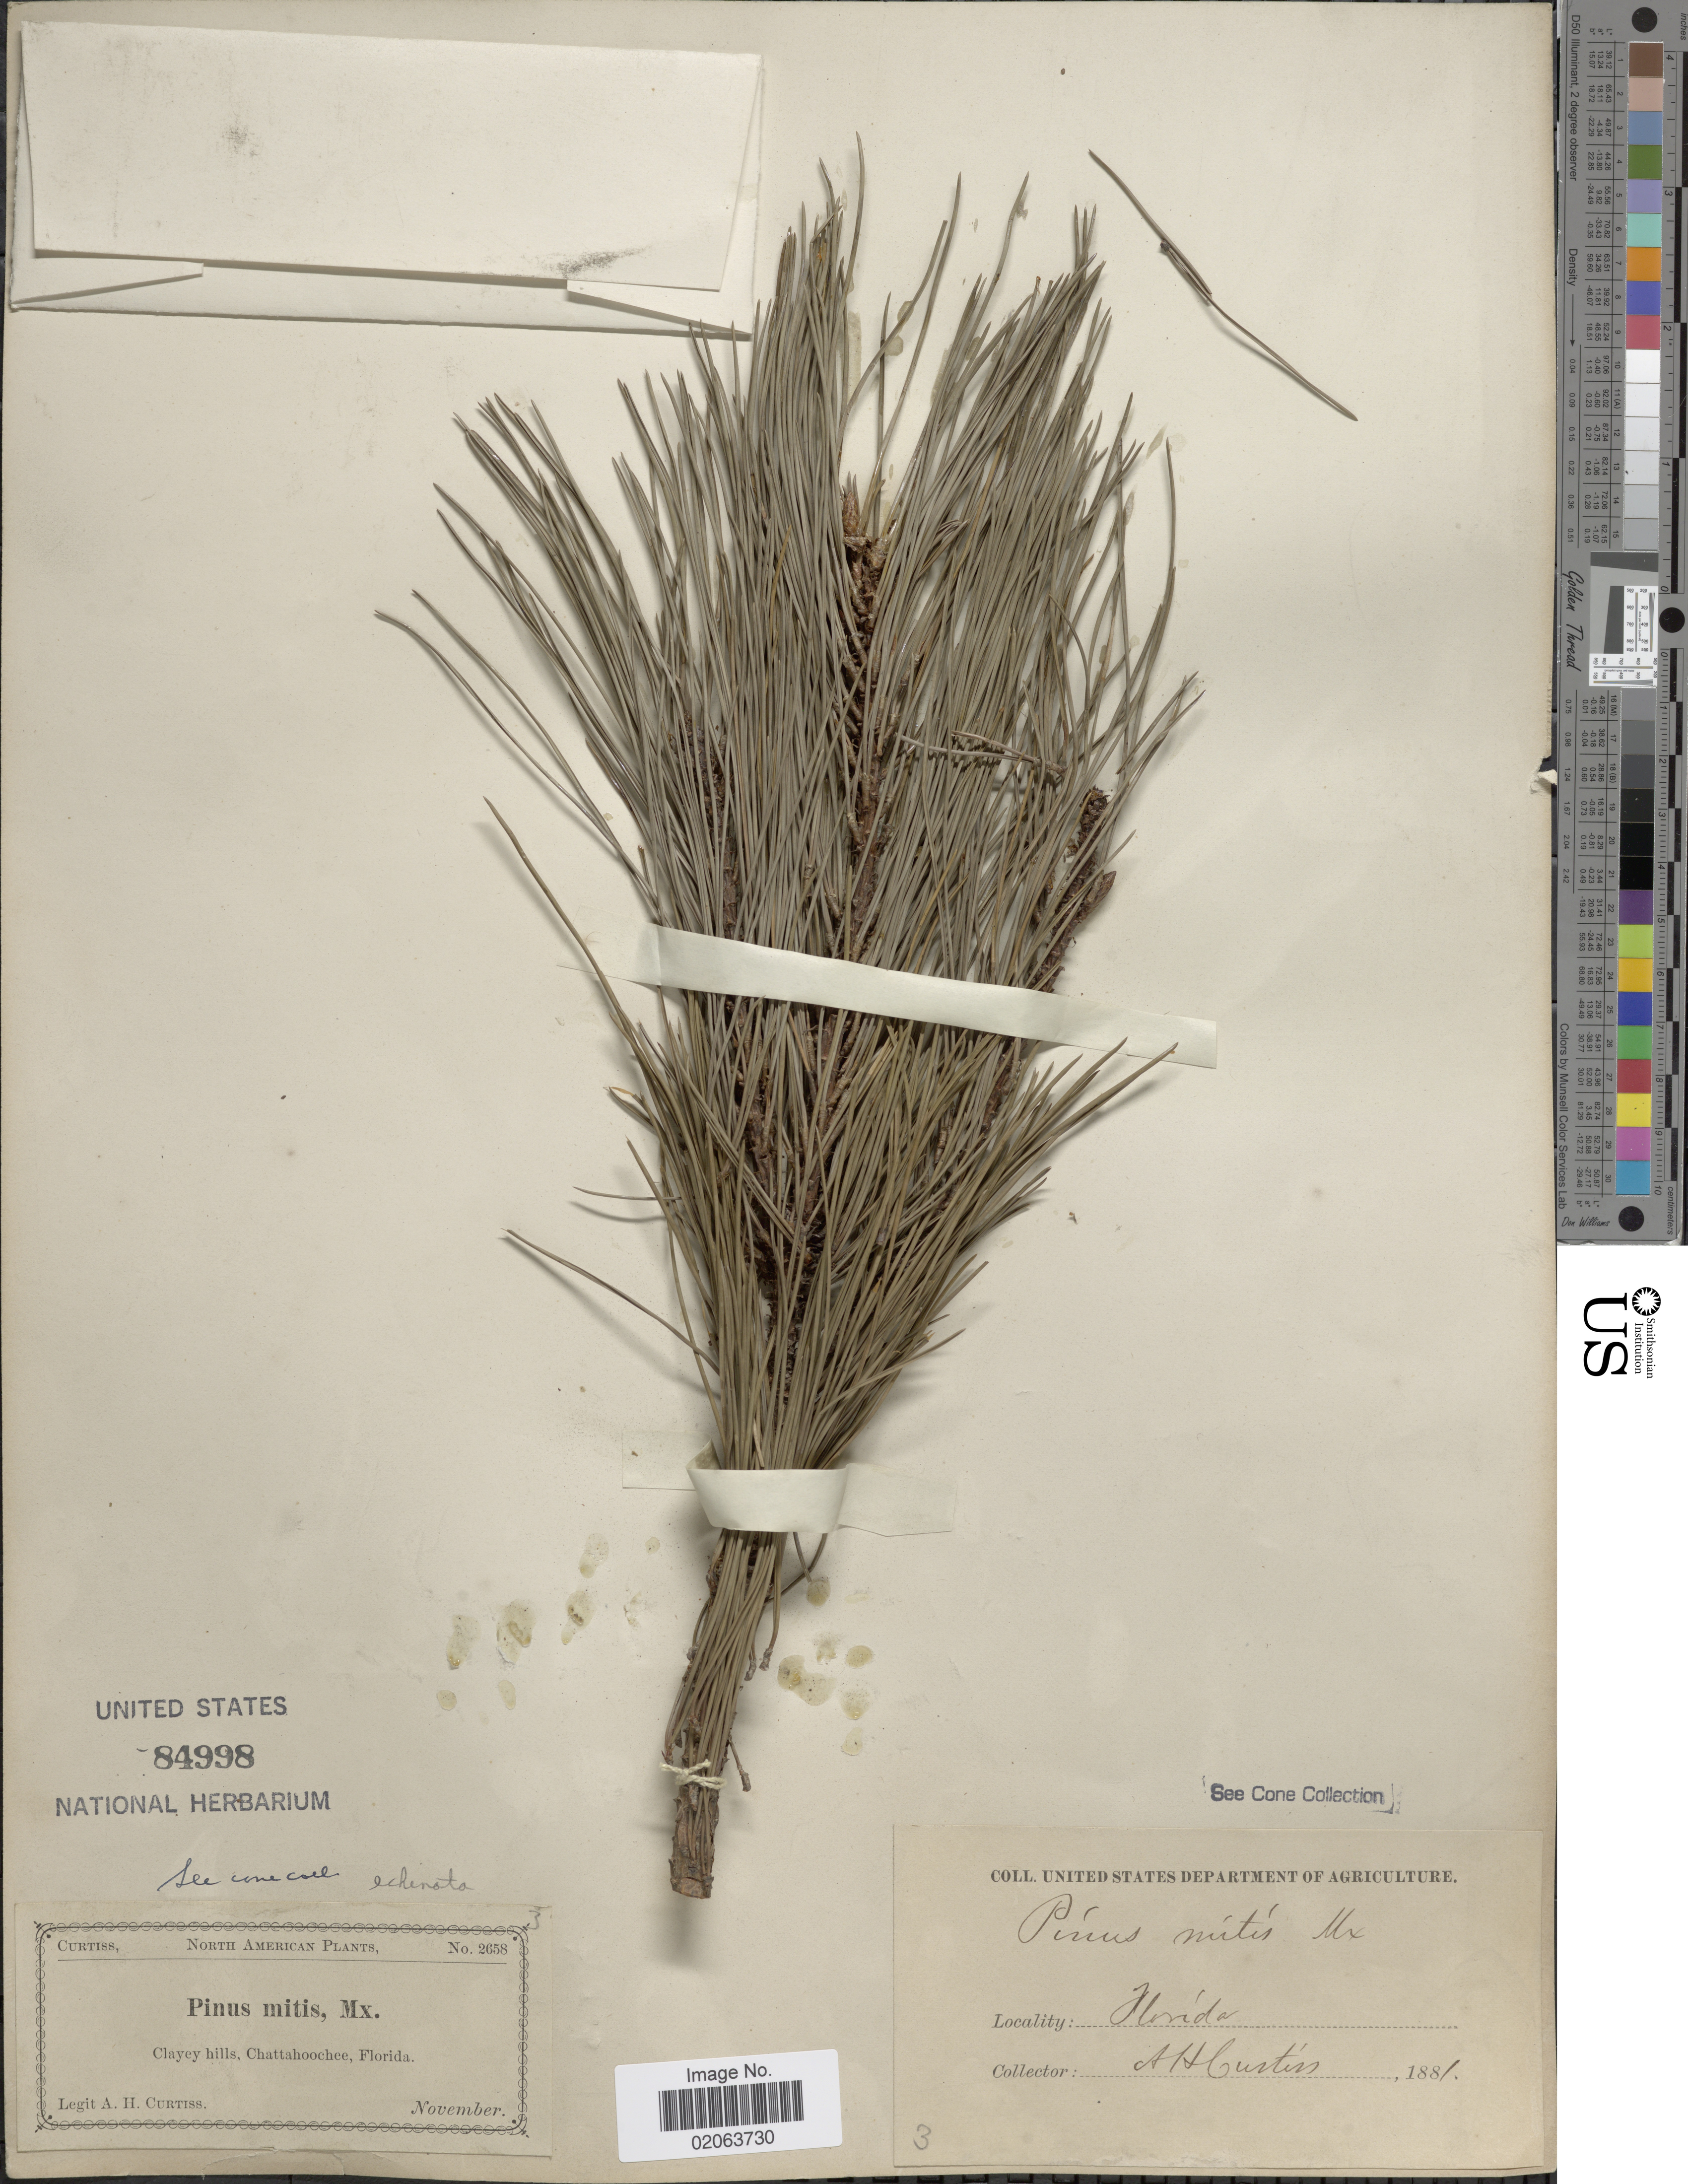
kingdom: Plantae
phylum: Tracheophyta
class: Pinopsida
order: Pinales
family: Pinaceae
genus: Pinus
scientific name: Pinus echinata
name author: Mill.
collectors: A. H. Curtiss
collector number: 2658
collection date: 1881-11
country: United States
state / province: Florida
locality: Clayey hills, Chattahoochee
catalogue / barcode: US 84998